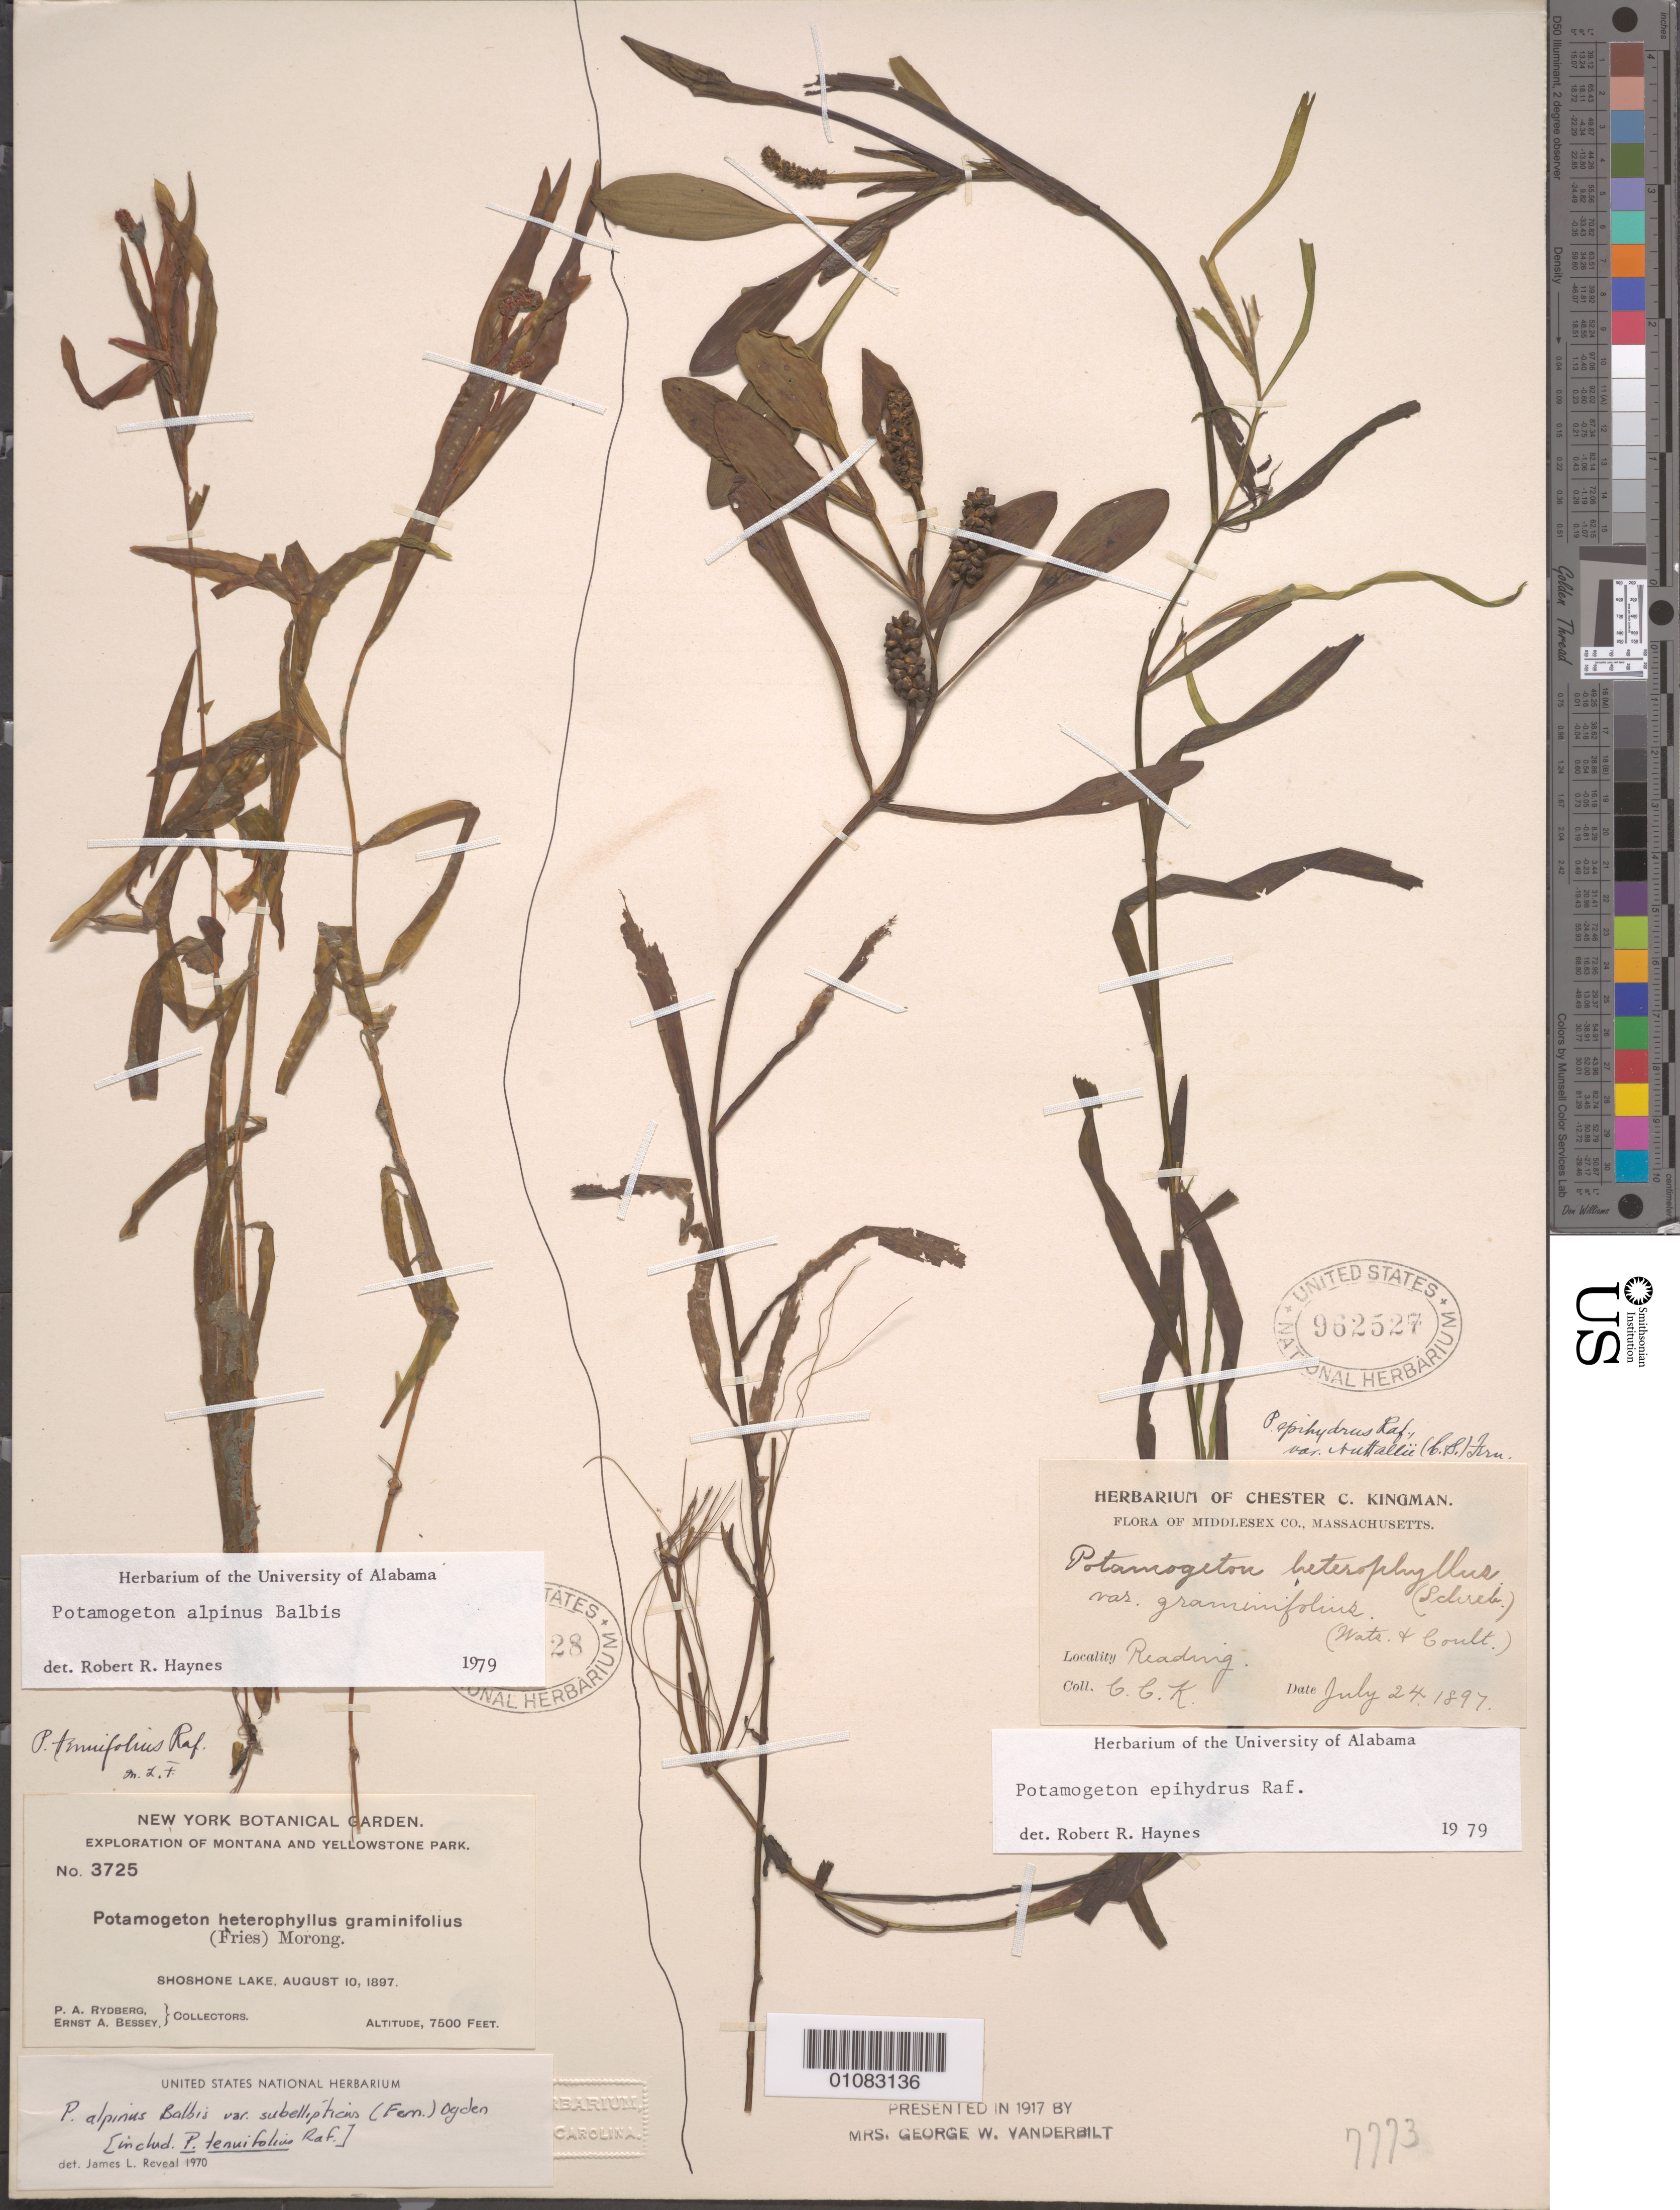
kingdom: Plantae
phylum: Tracheophyta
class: Liliopsida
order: Alismatales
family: Potamogetonaceae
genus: Potamogeton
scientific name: Potamogeton epihydrus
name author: Raf.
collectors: C. Kingman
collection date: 1897-07-24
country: United States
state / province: Massachusetts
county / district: Middlesex County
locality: Reading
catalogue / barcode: US 962527-2